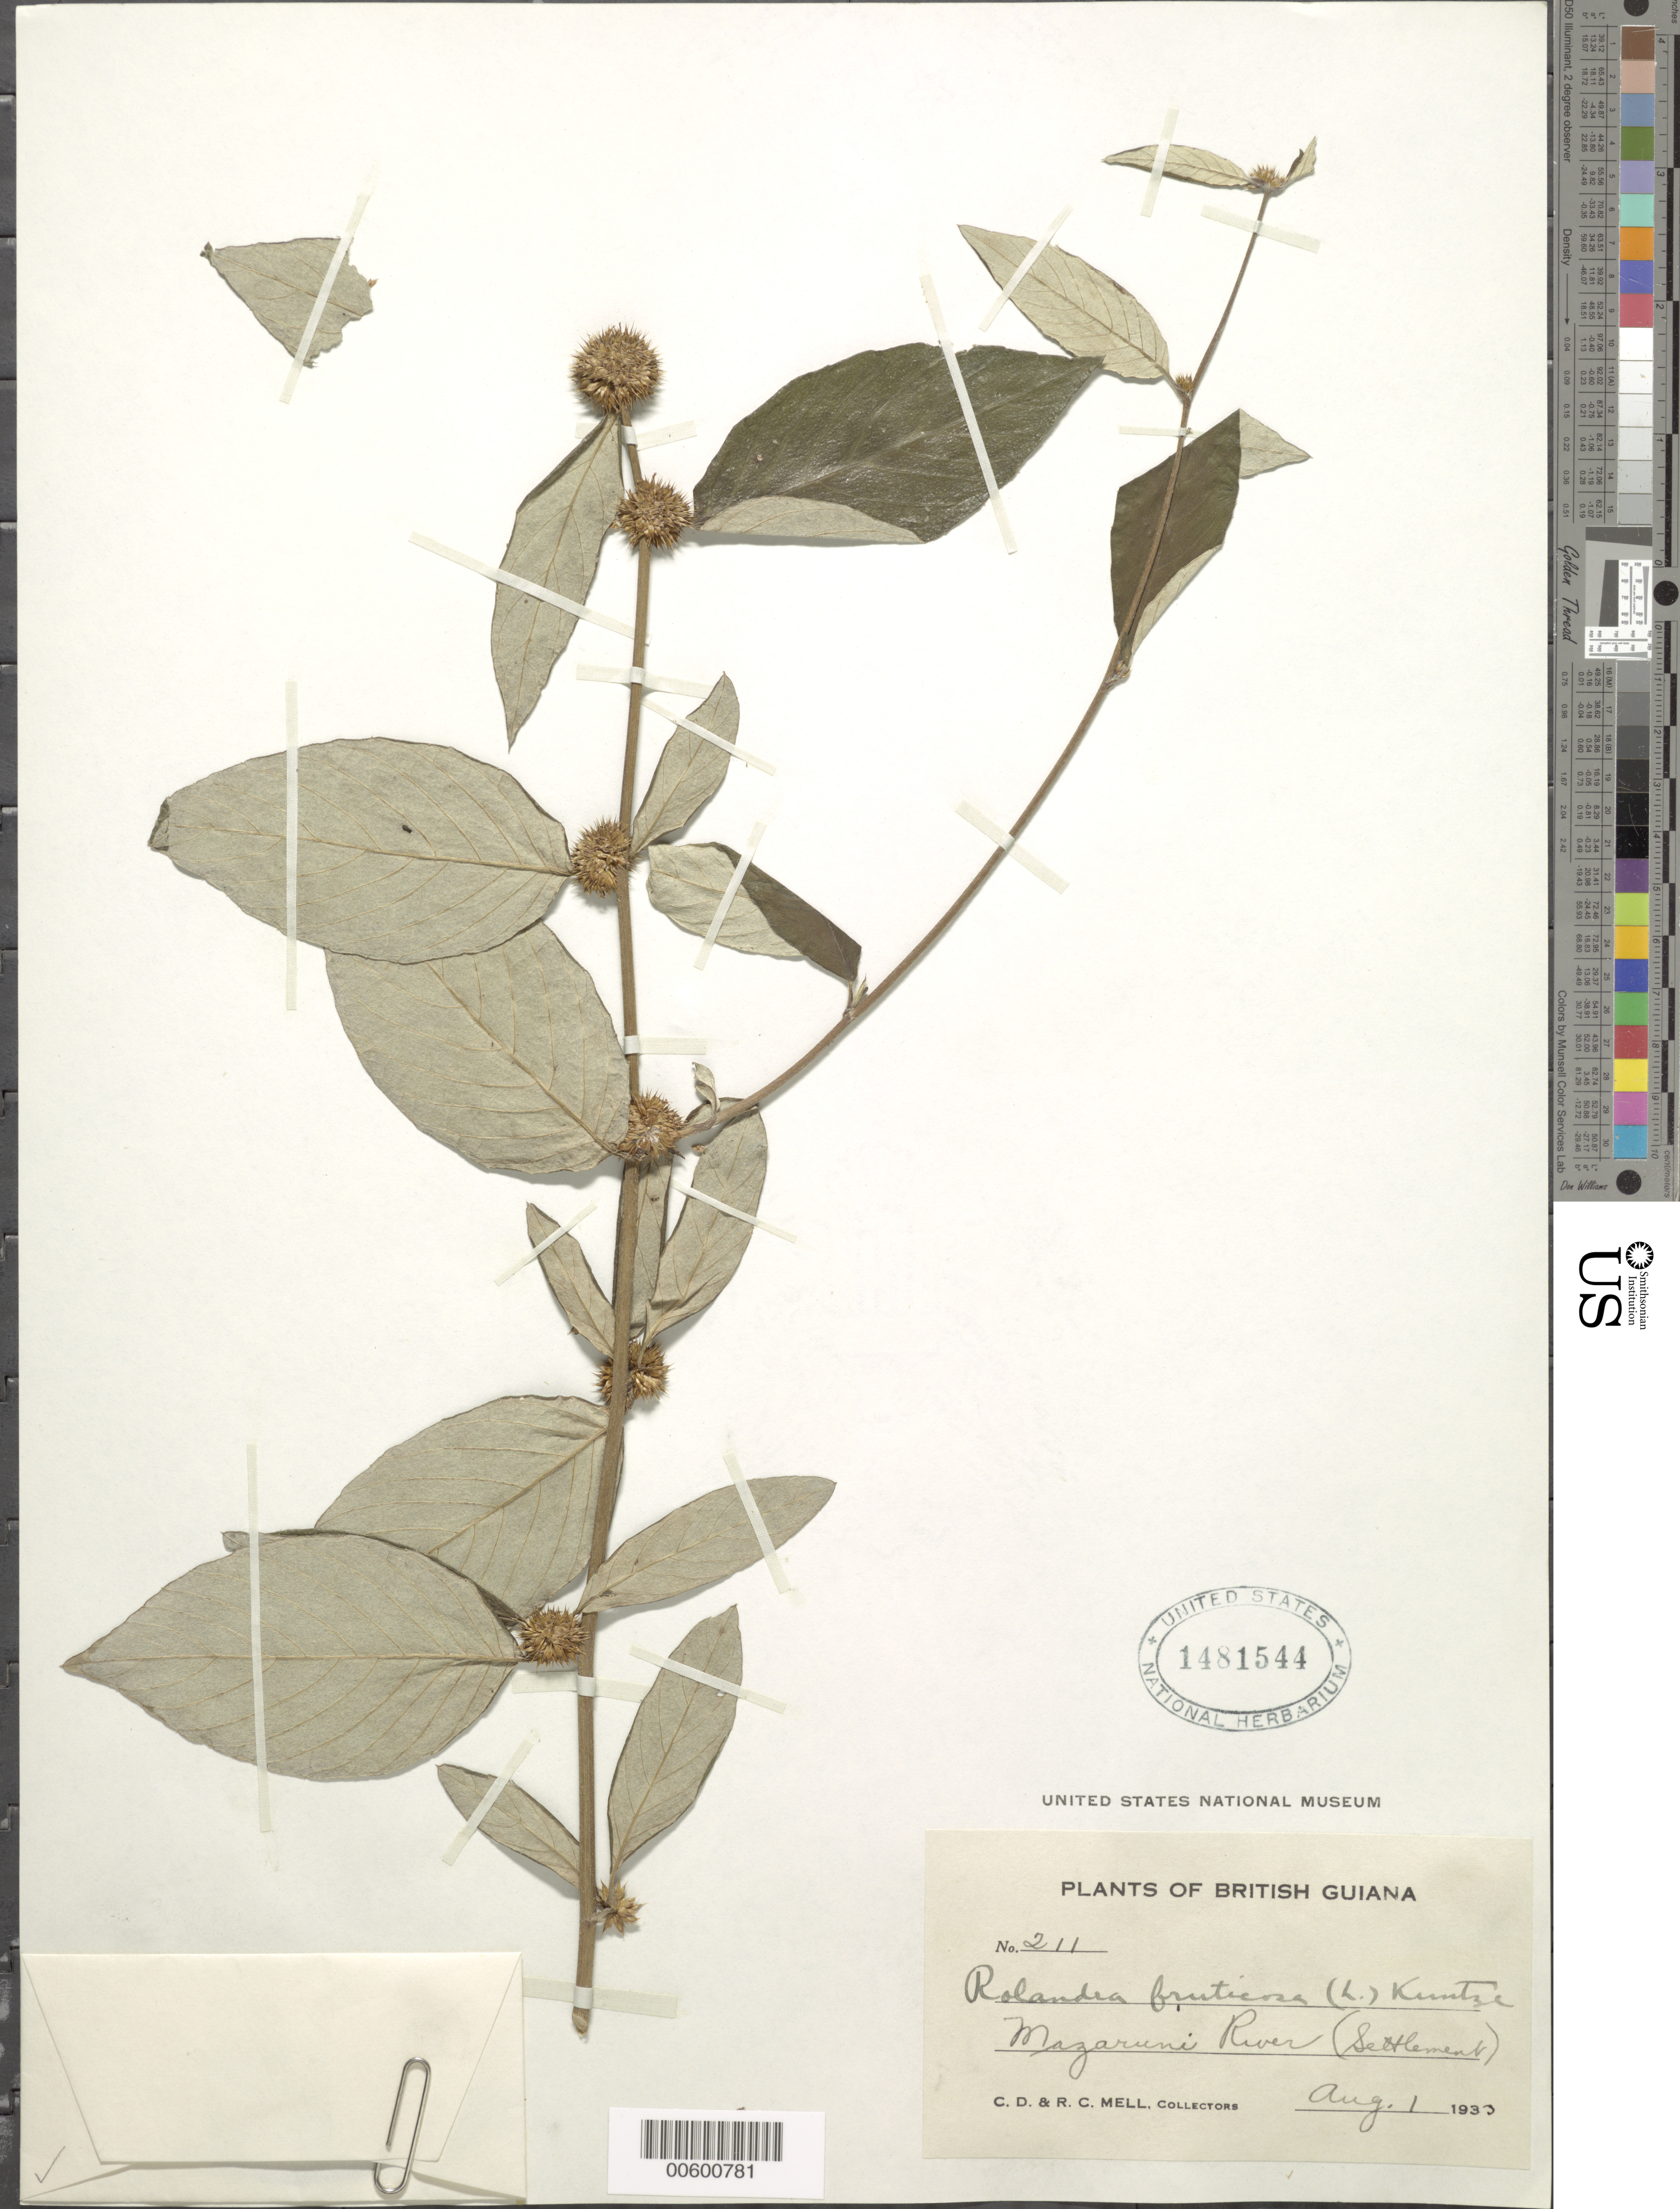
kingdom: Plantae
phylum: Tracheophyta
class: Magnoliopsida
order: Asterales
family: Asteraceae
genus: Rolandra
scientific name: Rolandra fruticosa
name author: (L.) Kuntze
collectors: C. D. Mell & R. Mell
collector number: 211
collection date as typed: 1-Aug-33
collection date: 1933-08-01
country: Guyana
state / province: Cuyuni-Mazaruni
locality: Mazaruni R. (settlement)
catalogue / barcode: US 1481544